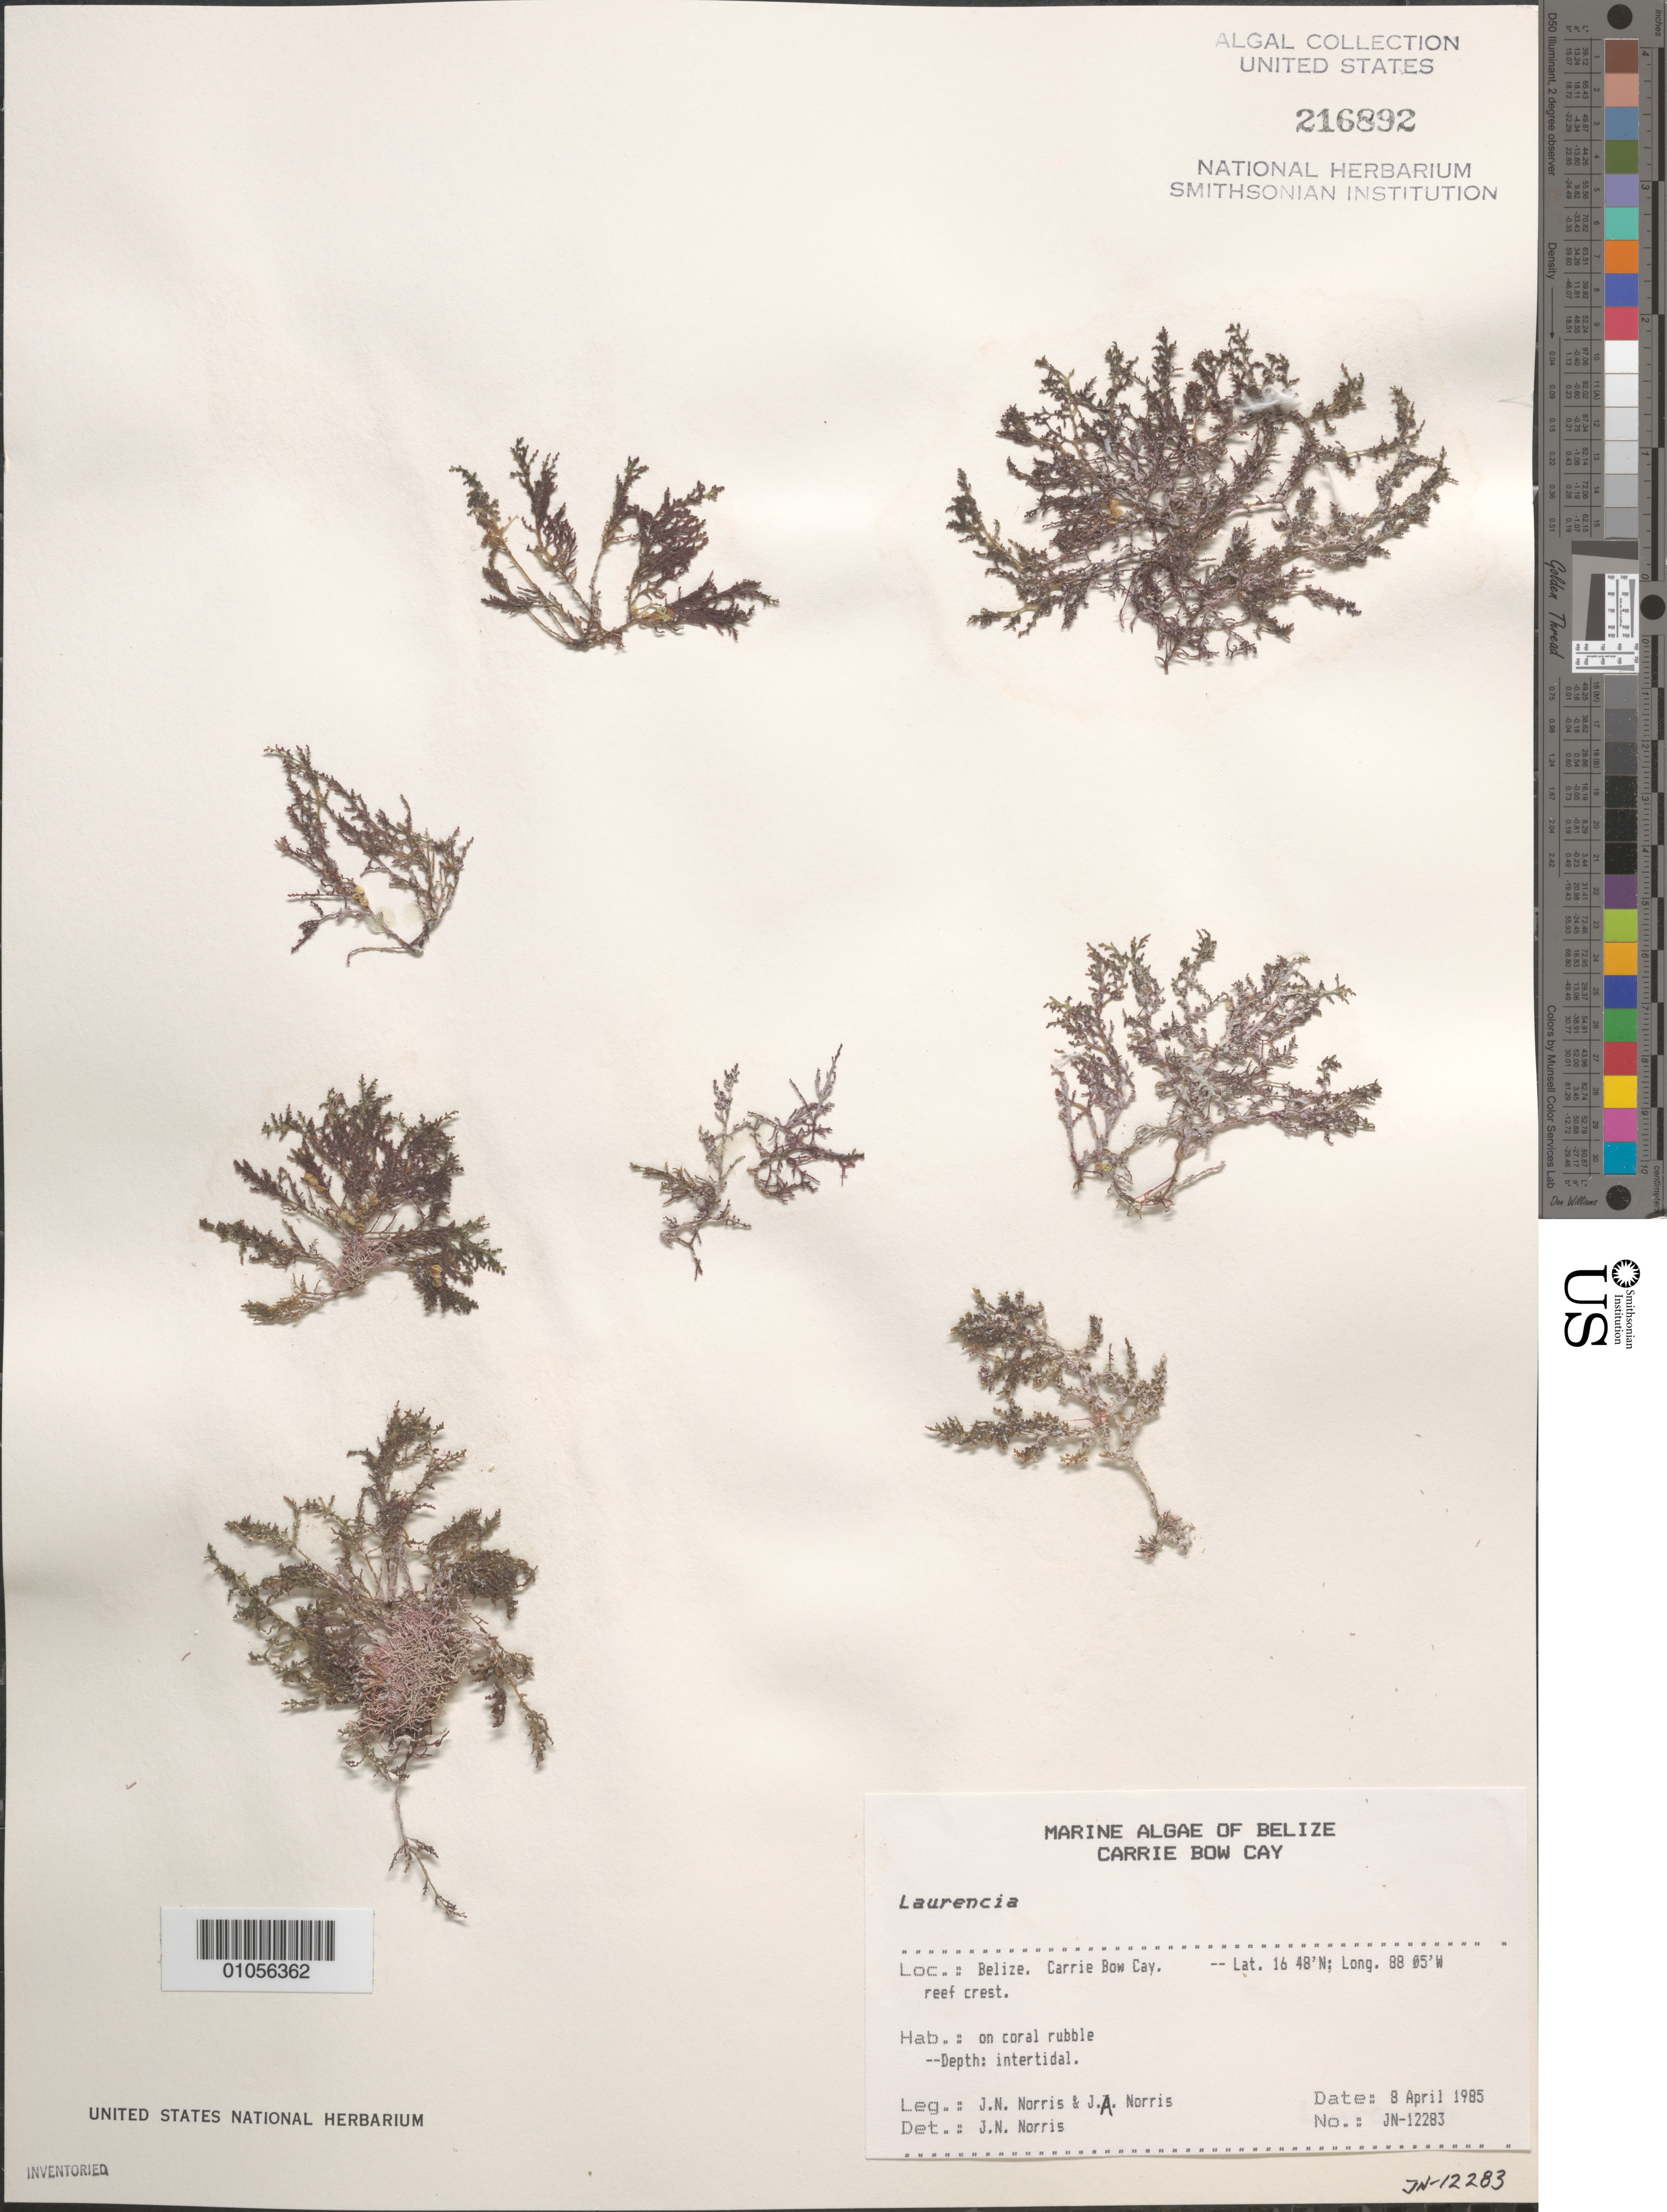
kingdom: Plantae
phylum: Rhodophyta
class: Florideophyceae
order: Ceramiales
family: Rhodomelaceae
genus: Laurencia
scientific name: Laurencia sp.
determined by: Norris, James N.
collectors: J. N. Norris & J. A. Norris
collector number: JN-12283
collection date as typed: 08 Apr 1985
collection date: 1985-04-08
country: Belize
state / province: Stann Creek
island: Carrie Bow Cay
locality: Reef crest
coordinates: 16 48'N, 88 05'W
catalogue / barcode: US 216892